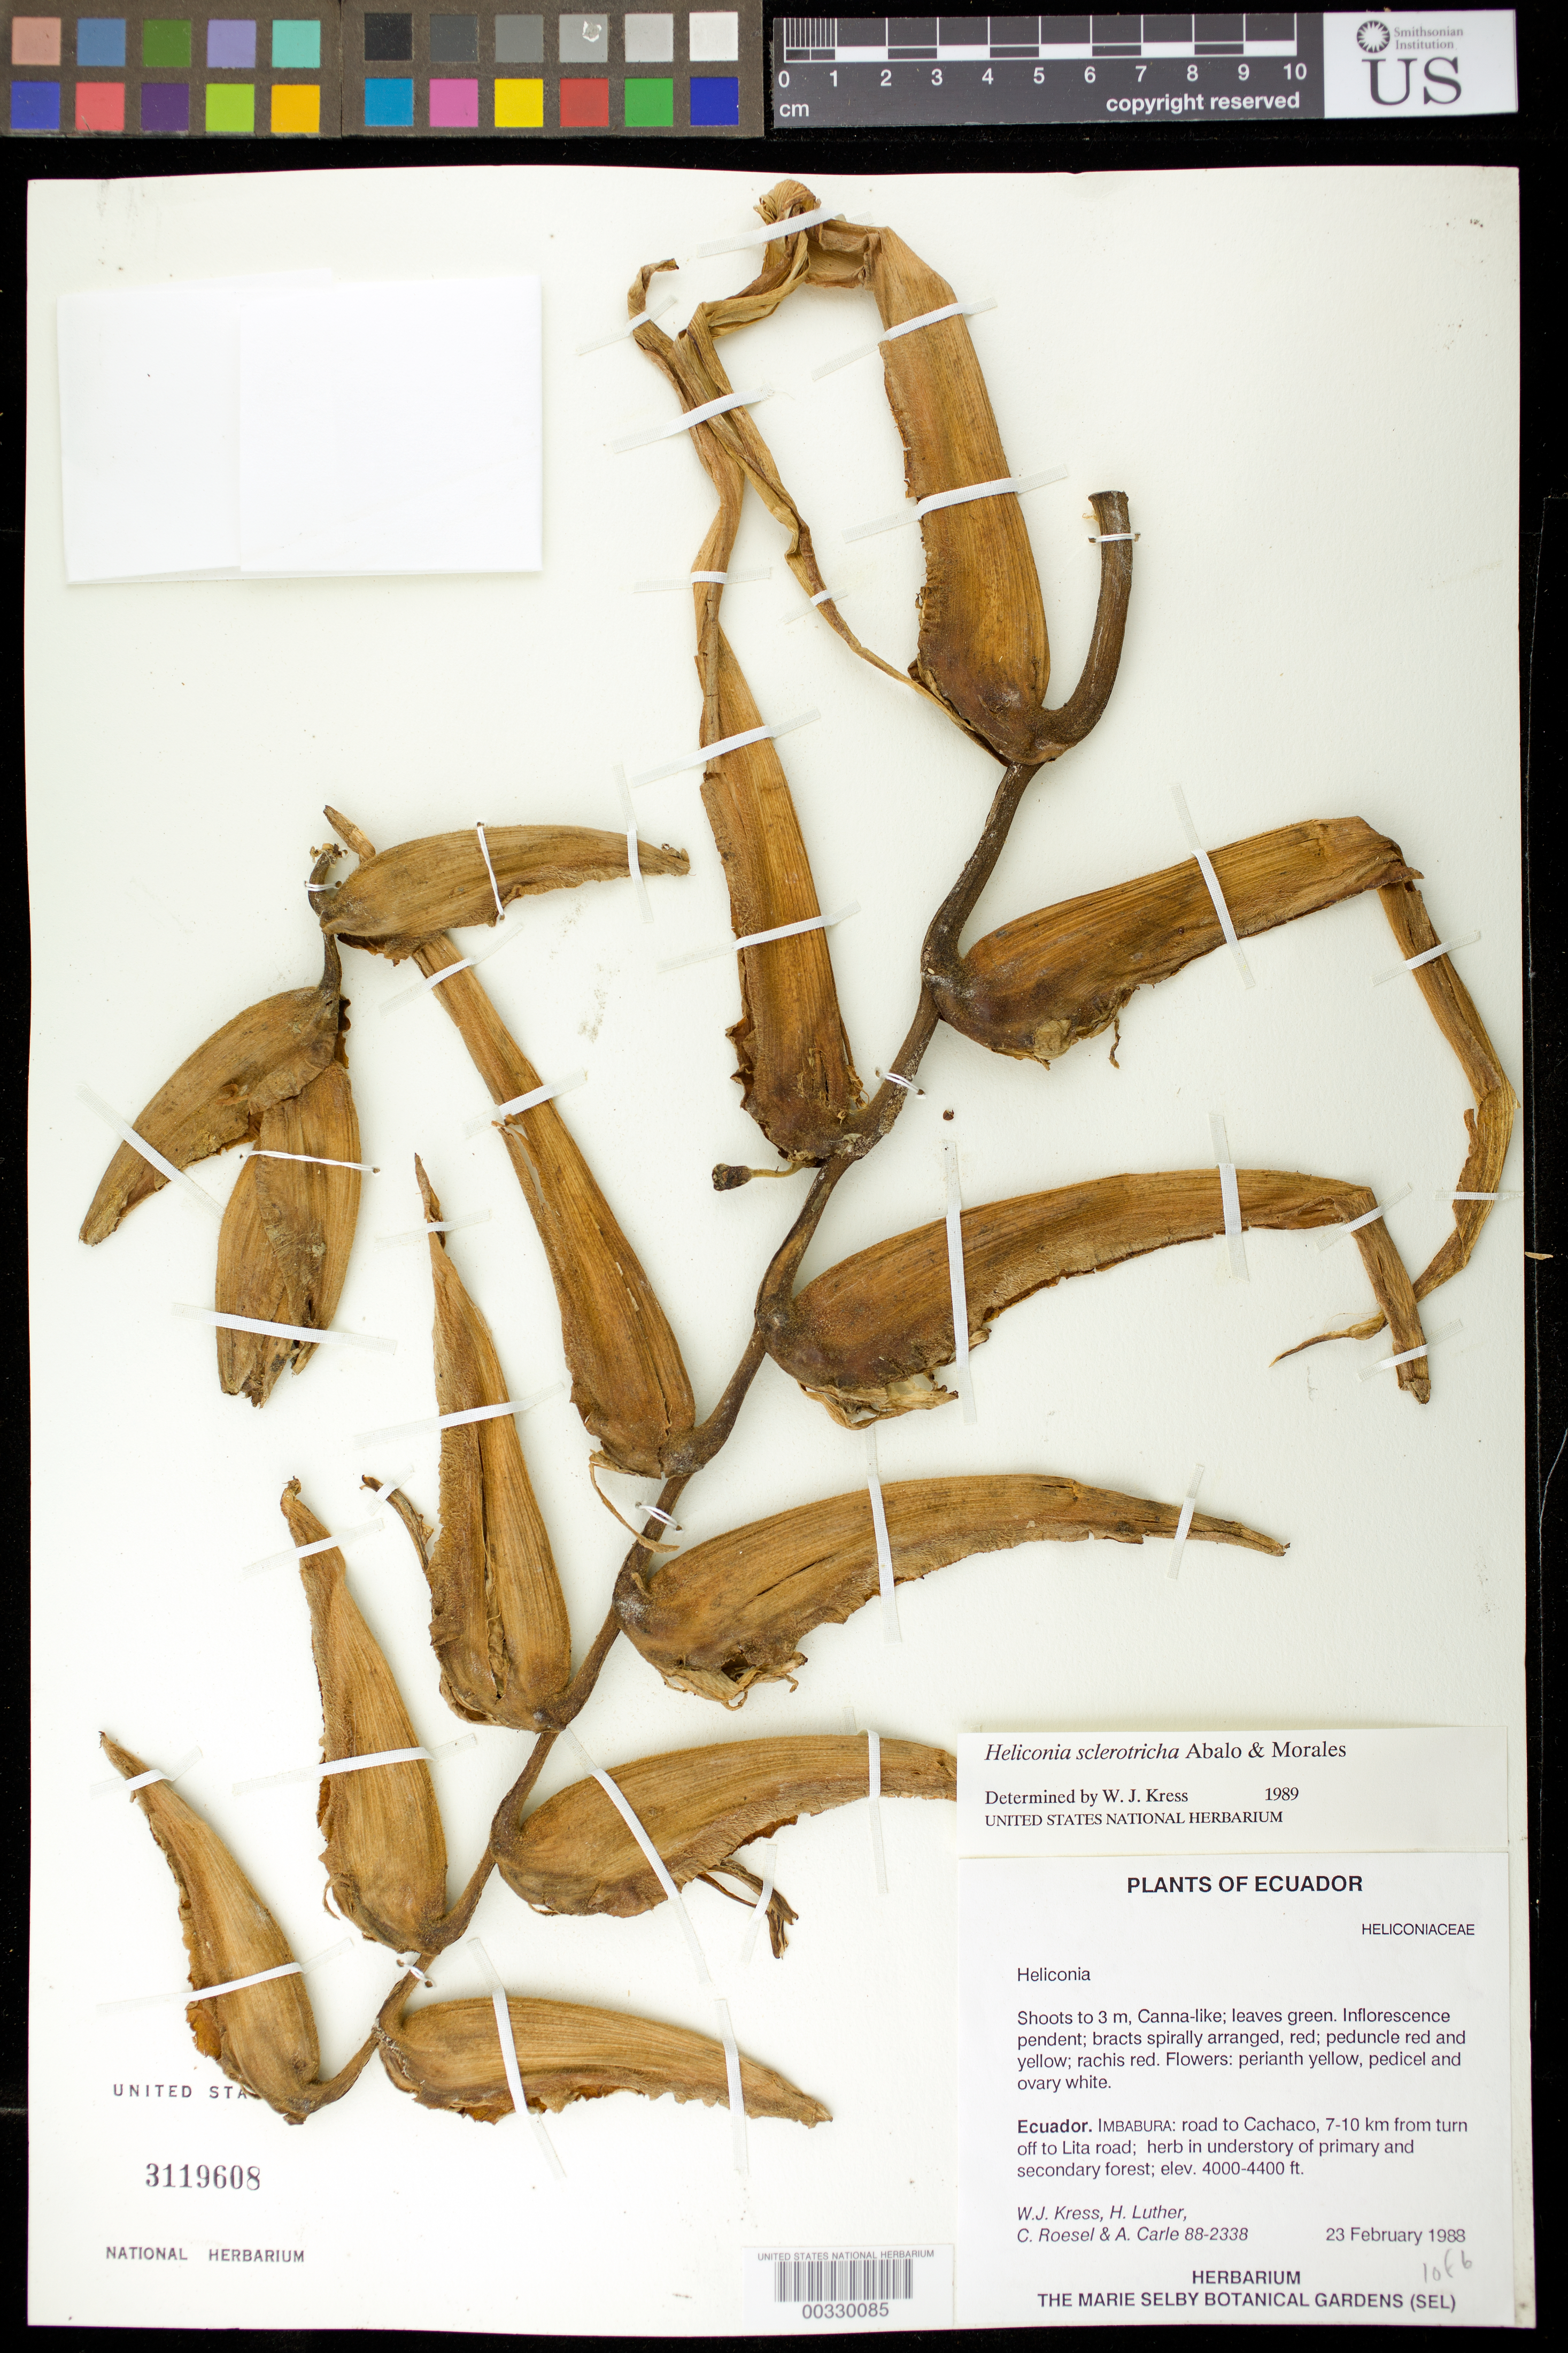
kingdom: Plantae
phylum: Tracheophyta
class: Liliopsida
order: Zingiberales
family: Heliconiaceae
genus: Heliconia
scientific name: Heliconia sclerotricha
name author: Abalo & G. Morales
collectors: W. J. Kress, Harry E. Luther, C. S. Roesel & A. Carle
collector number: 88-2338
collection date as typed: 23 Feb 1988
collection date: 1988-02-23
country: Ecuador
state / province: Imbabura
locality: Road to Cachaco, 7-10 km from turn of L to Lita road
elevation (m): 1219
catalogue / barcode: US 3119608